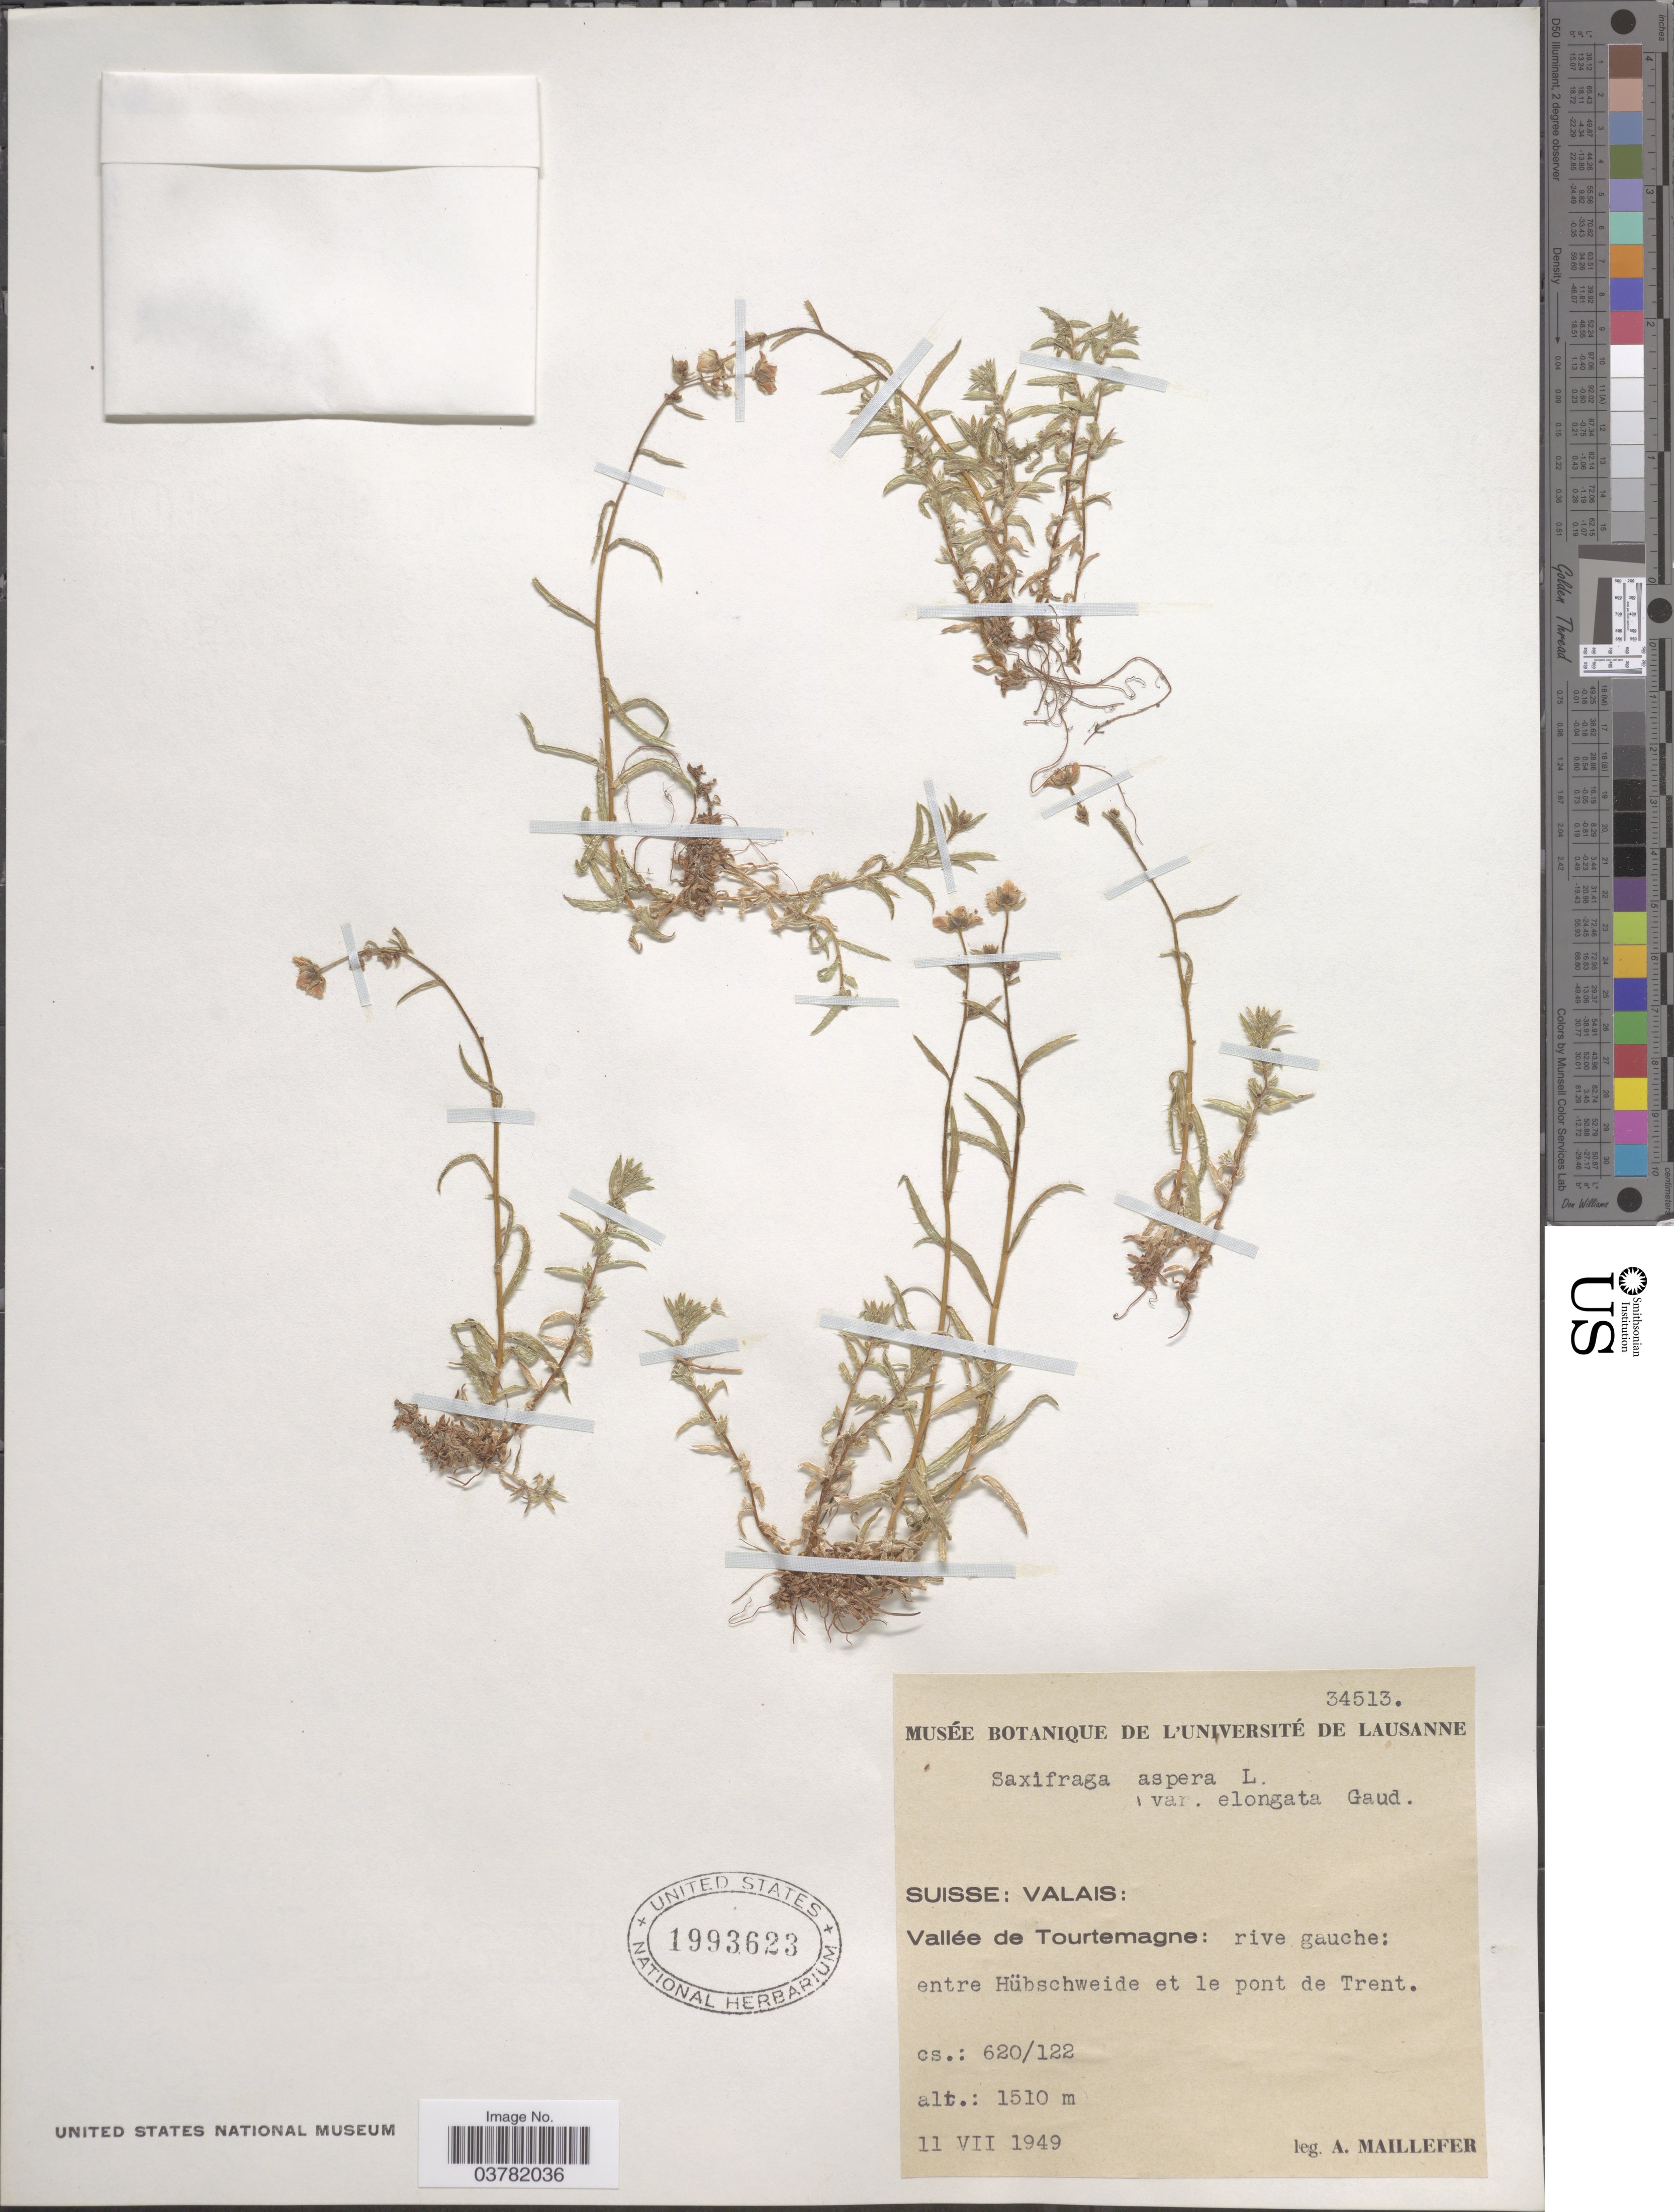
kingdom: Plantae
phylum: Tracheophyta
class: Magnoliopsida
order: Saxifragales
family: Saxifragaceae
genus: Saxifraga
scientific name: Saxifraga aspera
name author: L.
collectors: A. Maillefer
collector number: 34513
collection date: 1949-07-11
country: Switzerland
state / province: Valais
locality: Vallée de Tourtemagne: rive gauche: entre Hübschweide et le pont de Trent.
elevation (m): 1510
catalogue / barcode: US 1993623